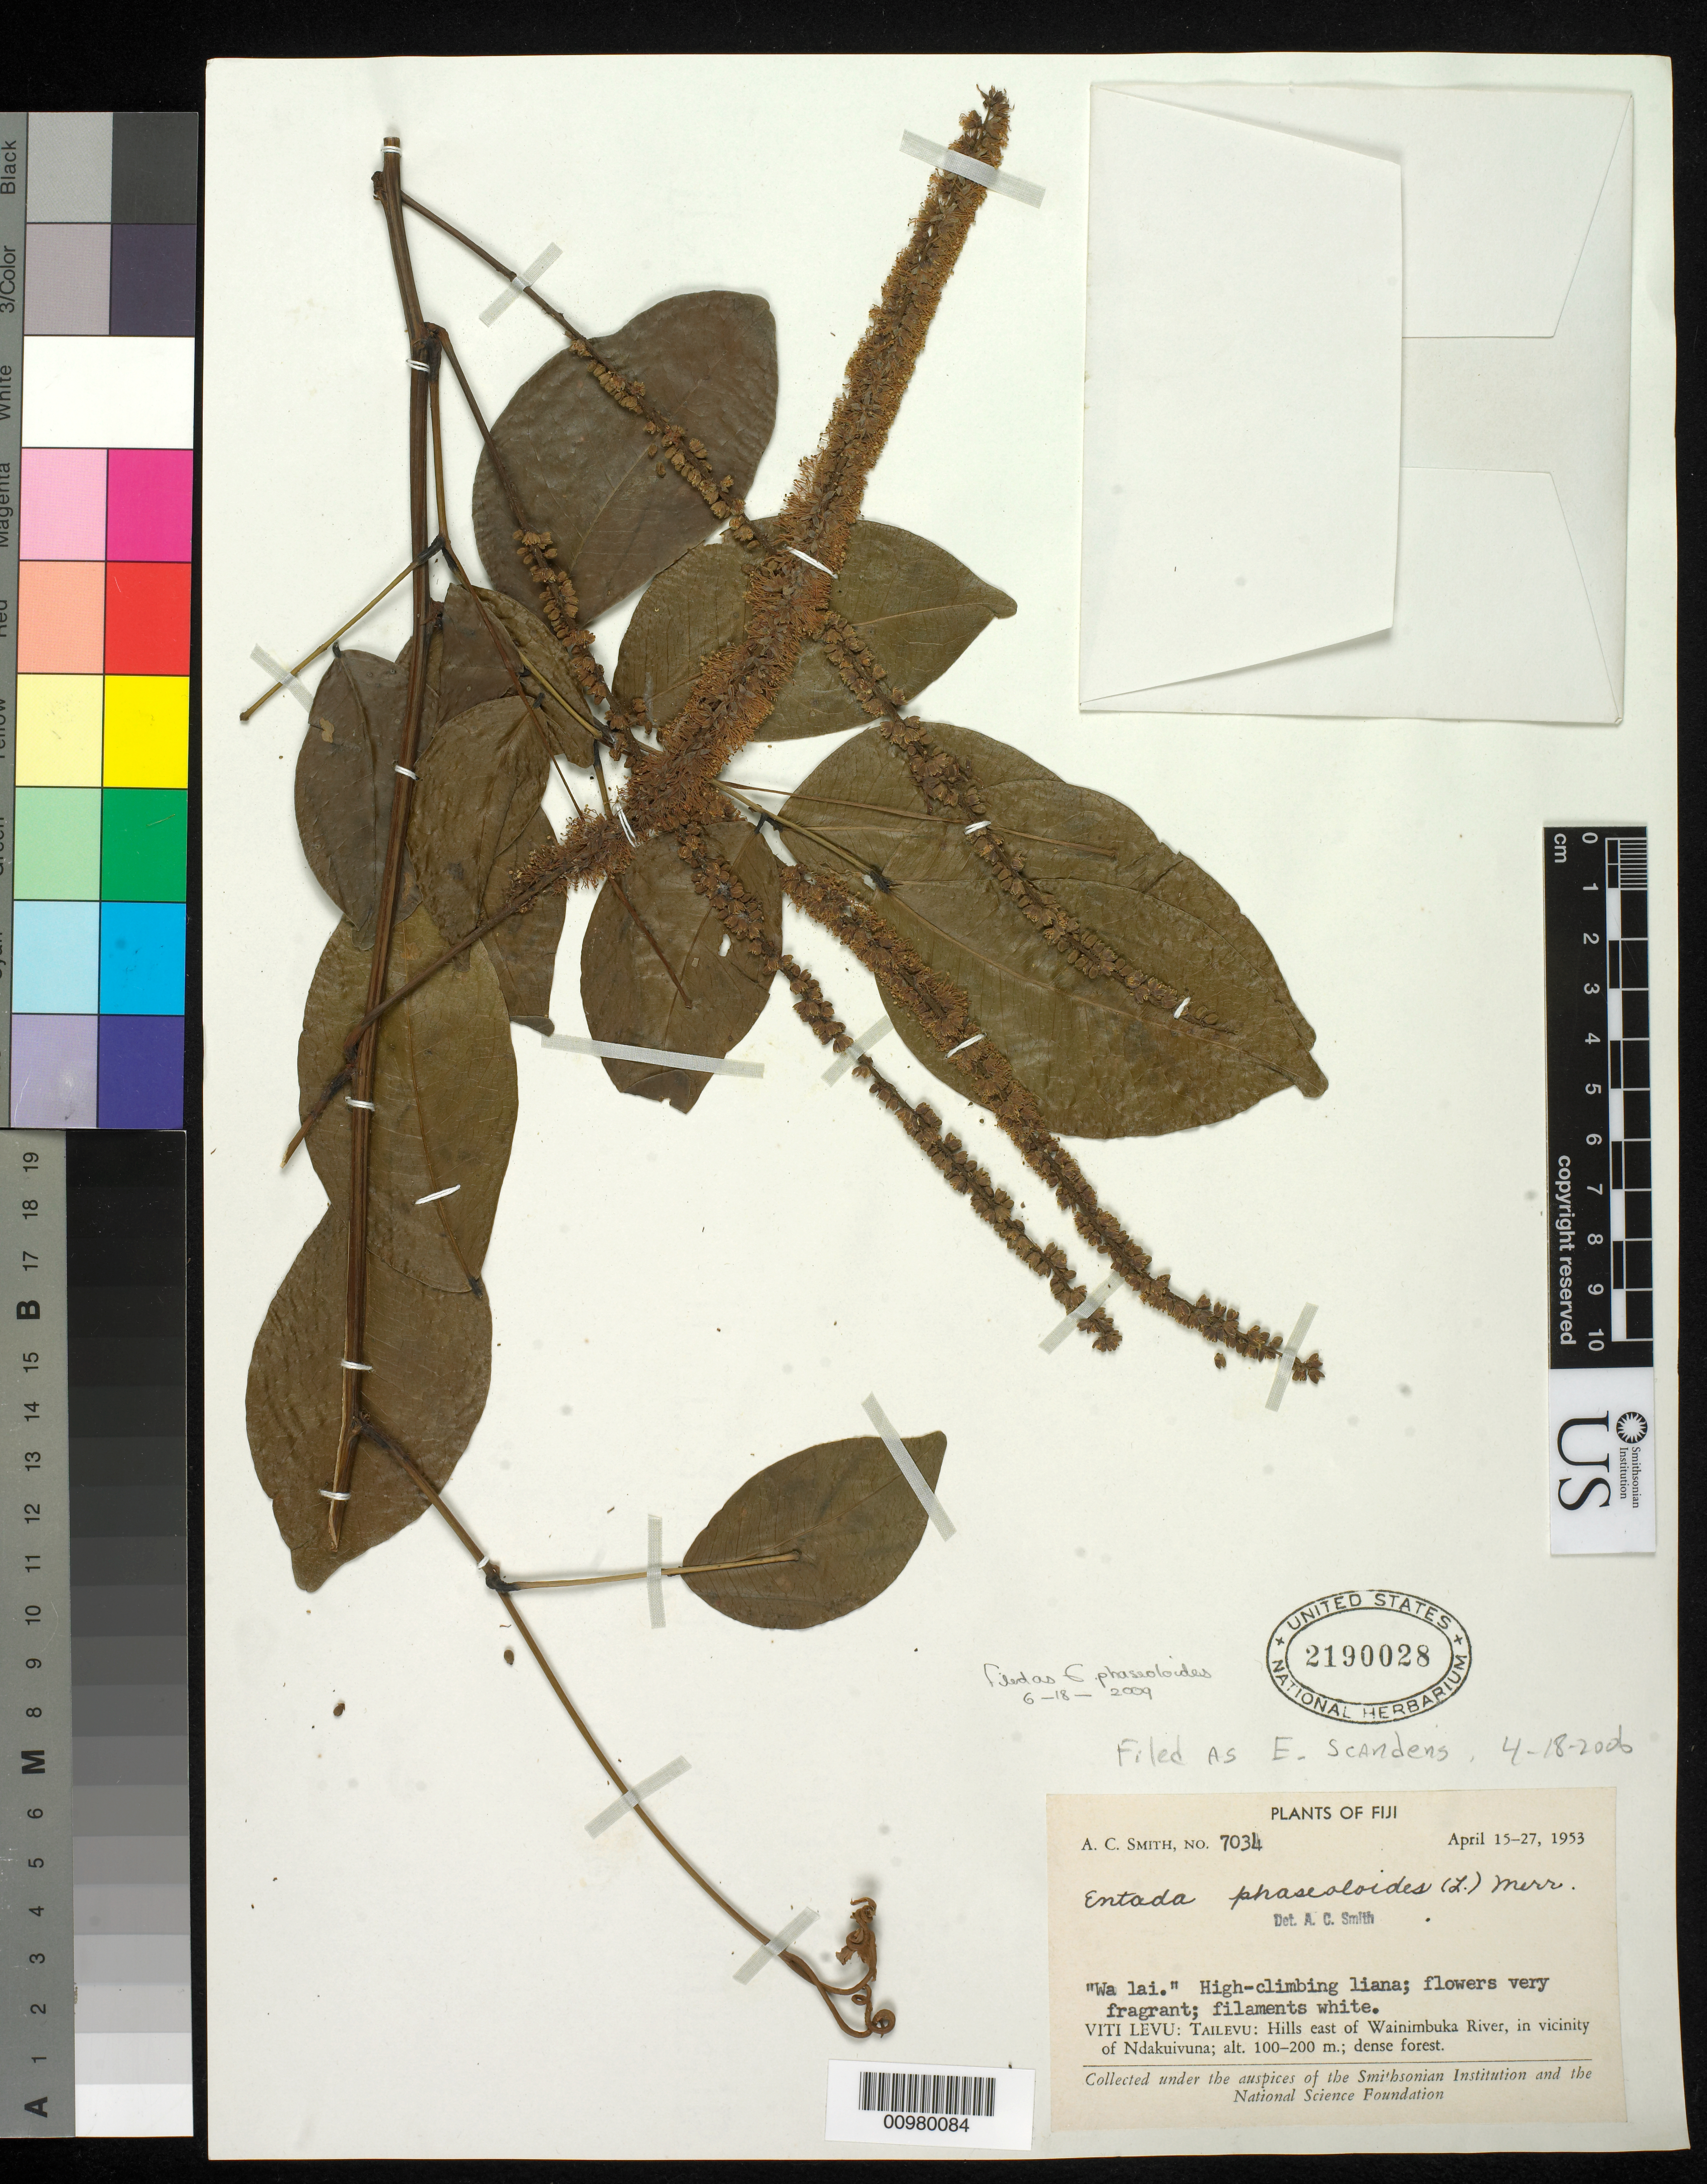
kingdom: Plantae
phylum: Tracheophyta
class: Magnoliopsida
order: Fabales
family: Fabaceae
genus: Entada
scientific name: Entada phaseoloides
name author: (L.) Merr.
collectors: C. A. Smith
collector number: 7034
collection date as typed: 15 Apr 1953 to 27 Apr 1953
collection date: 1953-04-15/1953-04-27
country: Fiji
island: Viti Levu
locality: Hills east of Wainimbuka River, in vicinity of Ndakuivuna, Tailevu, Viti Levu Island, Fiji. Dense forest.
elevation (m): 100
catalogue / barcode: US 2190028